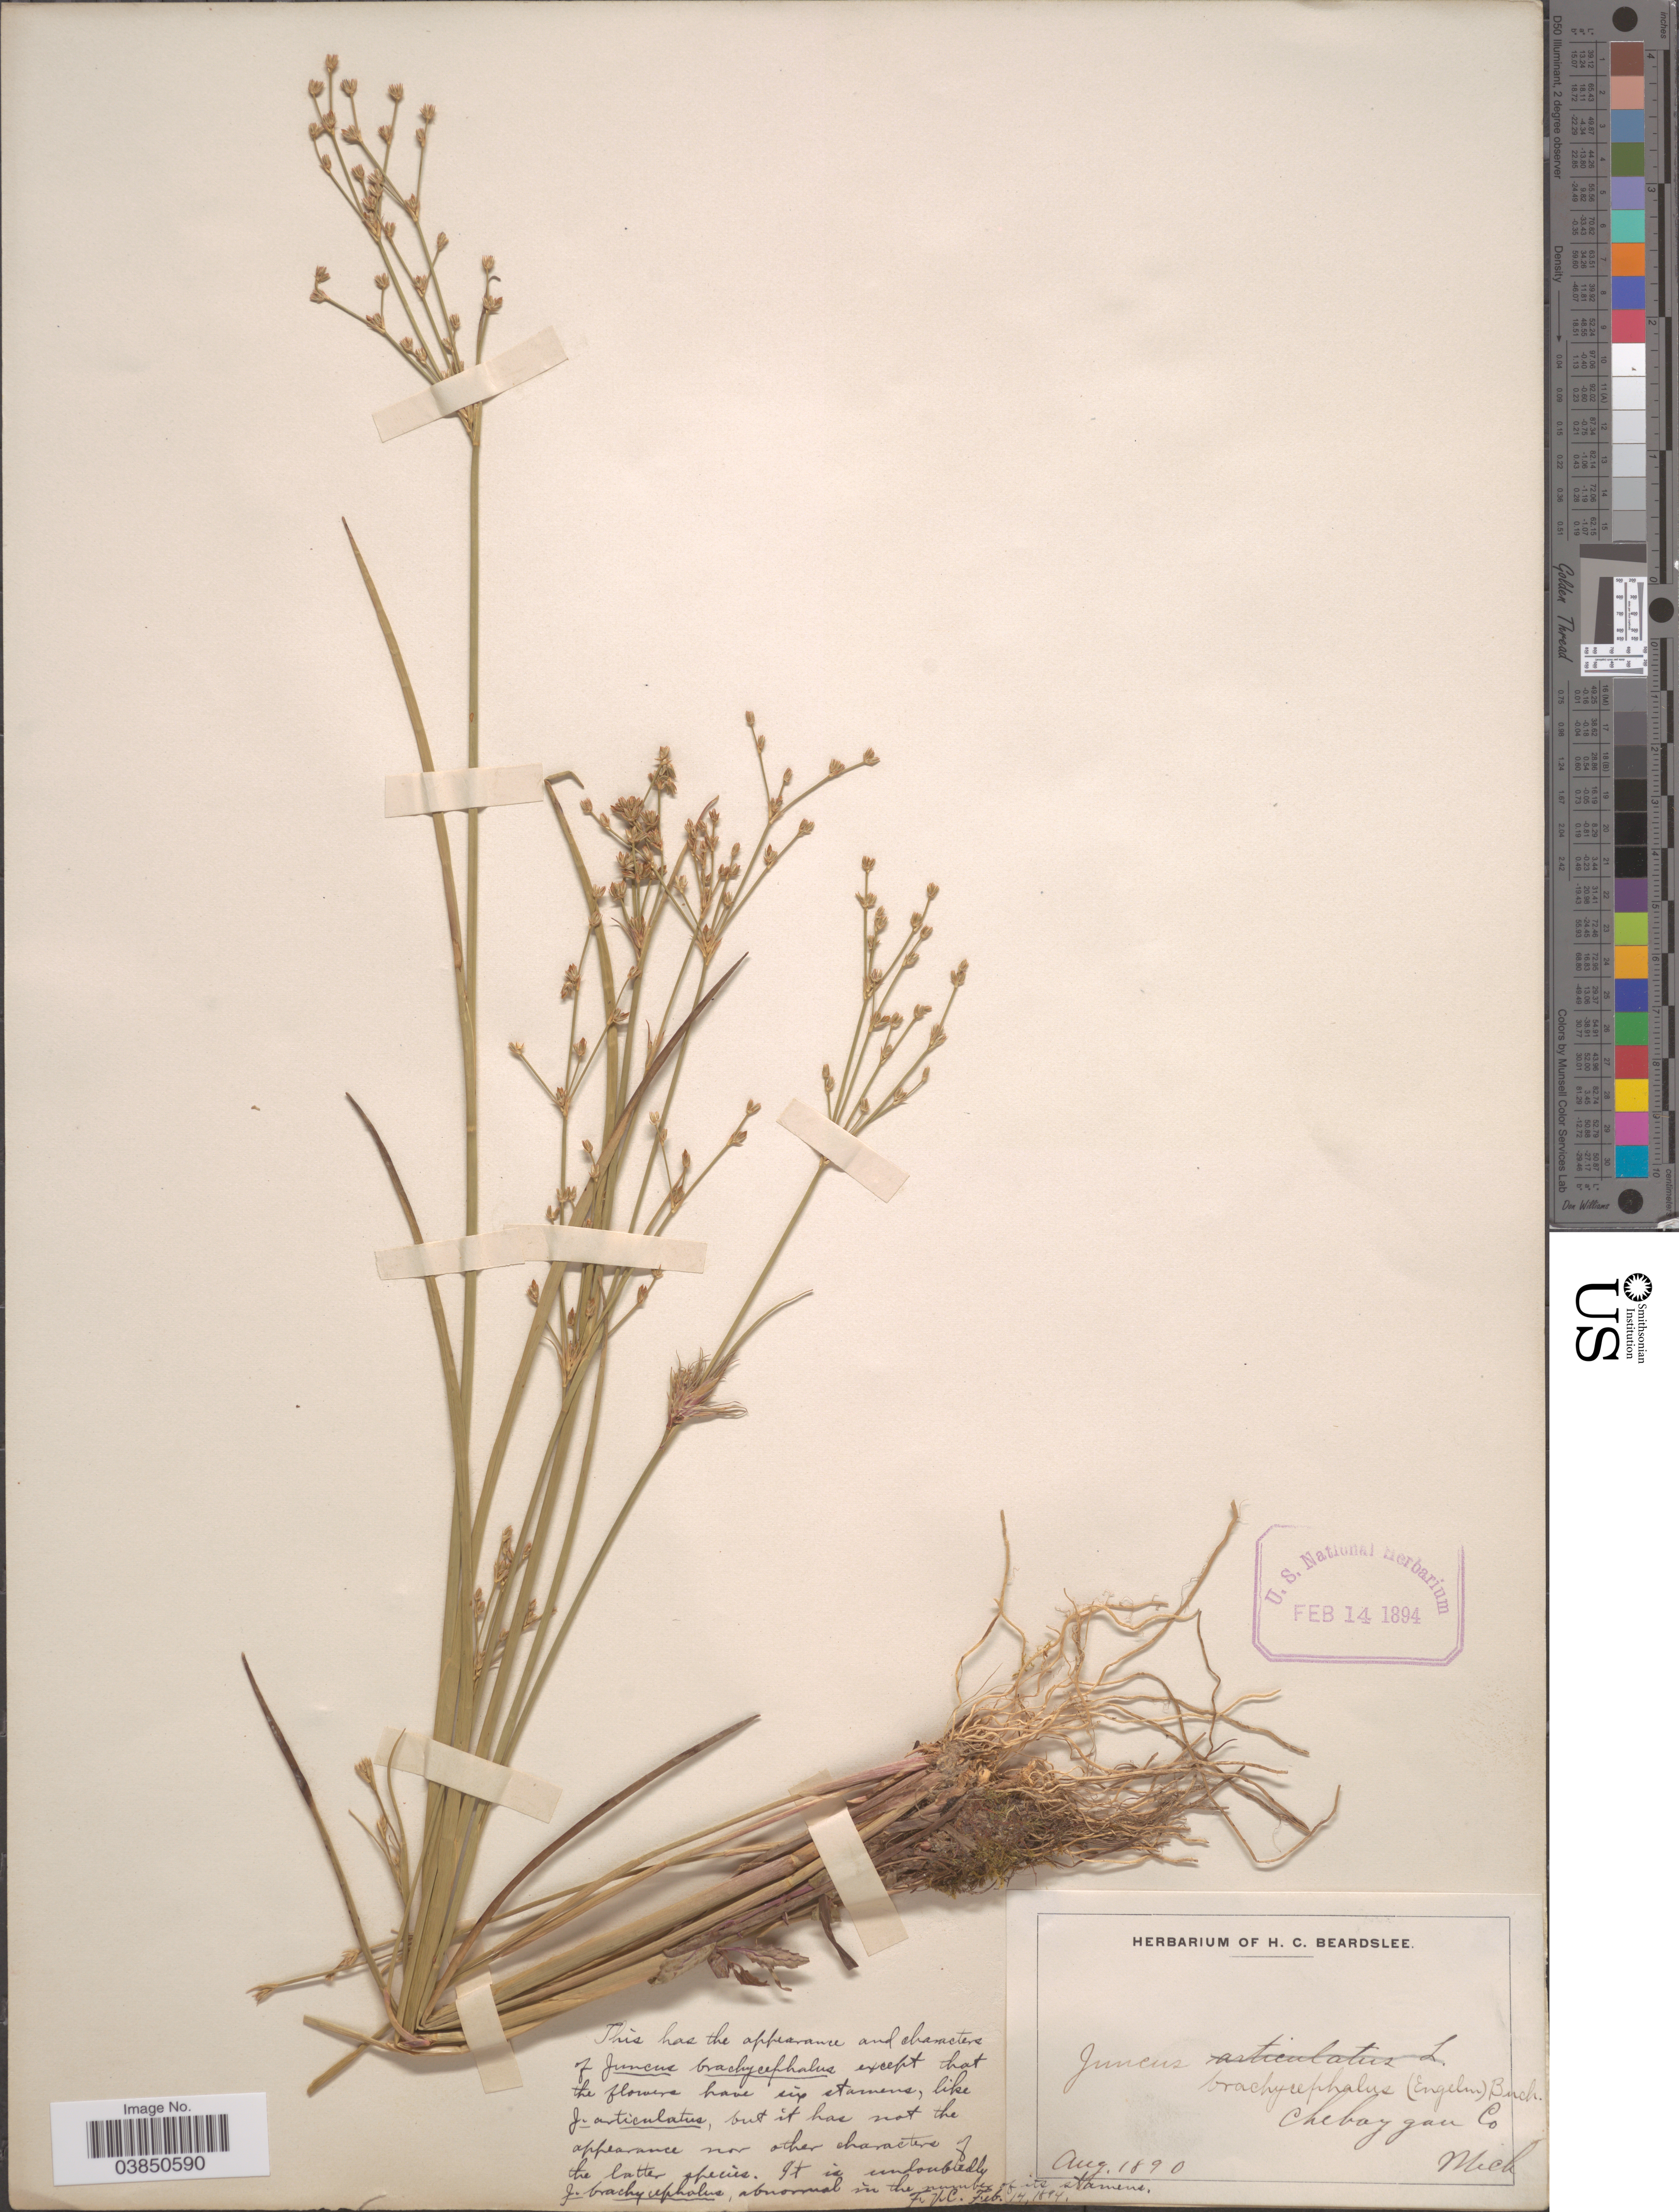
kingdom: Plantae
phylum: Tracheophyta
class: Liliopsida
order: Poales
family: Juncaceae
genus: Juncus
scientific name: Juncus brachycephalus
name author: (Engelm.) Buchenau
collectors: ex herb. H. C. Beardslee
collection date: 1890-08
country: United States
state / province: Michigan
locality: Chebaygan Co.